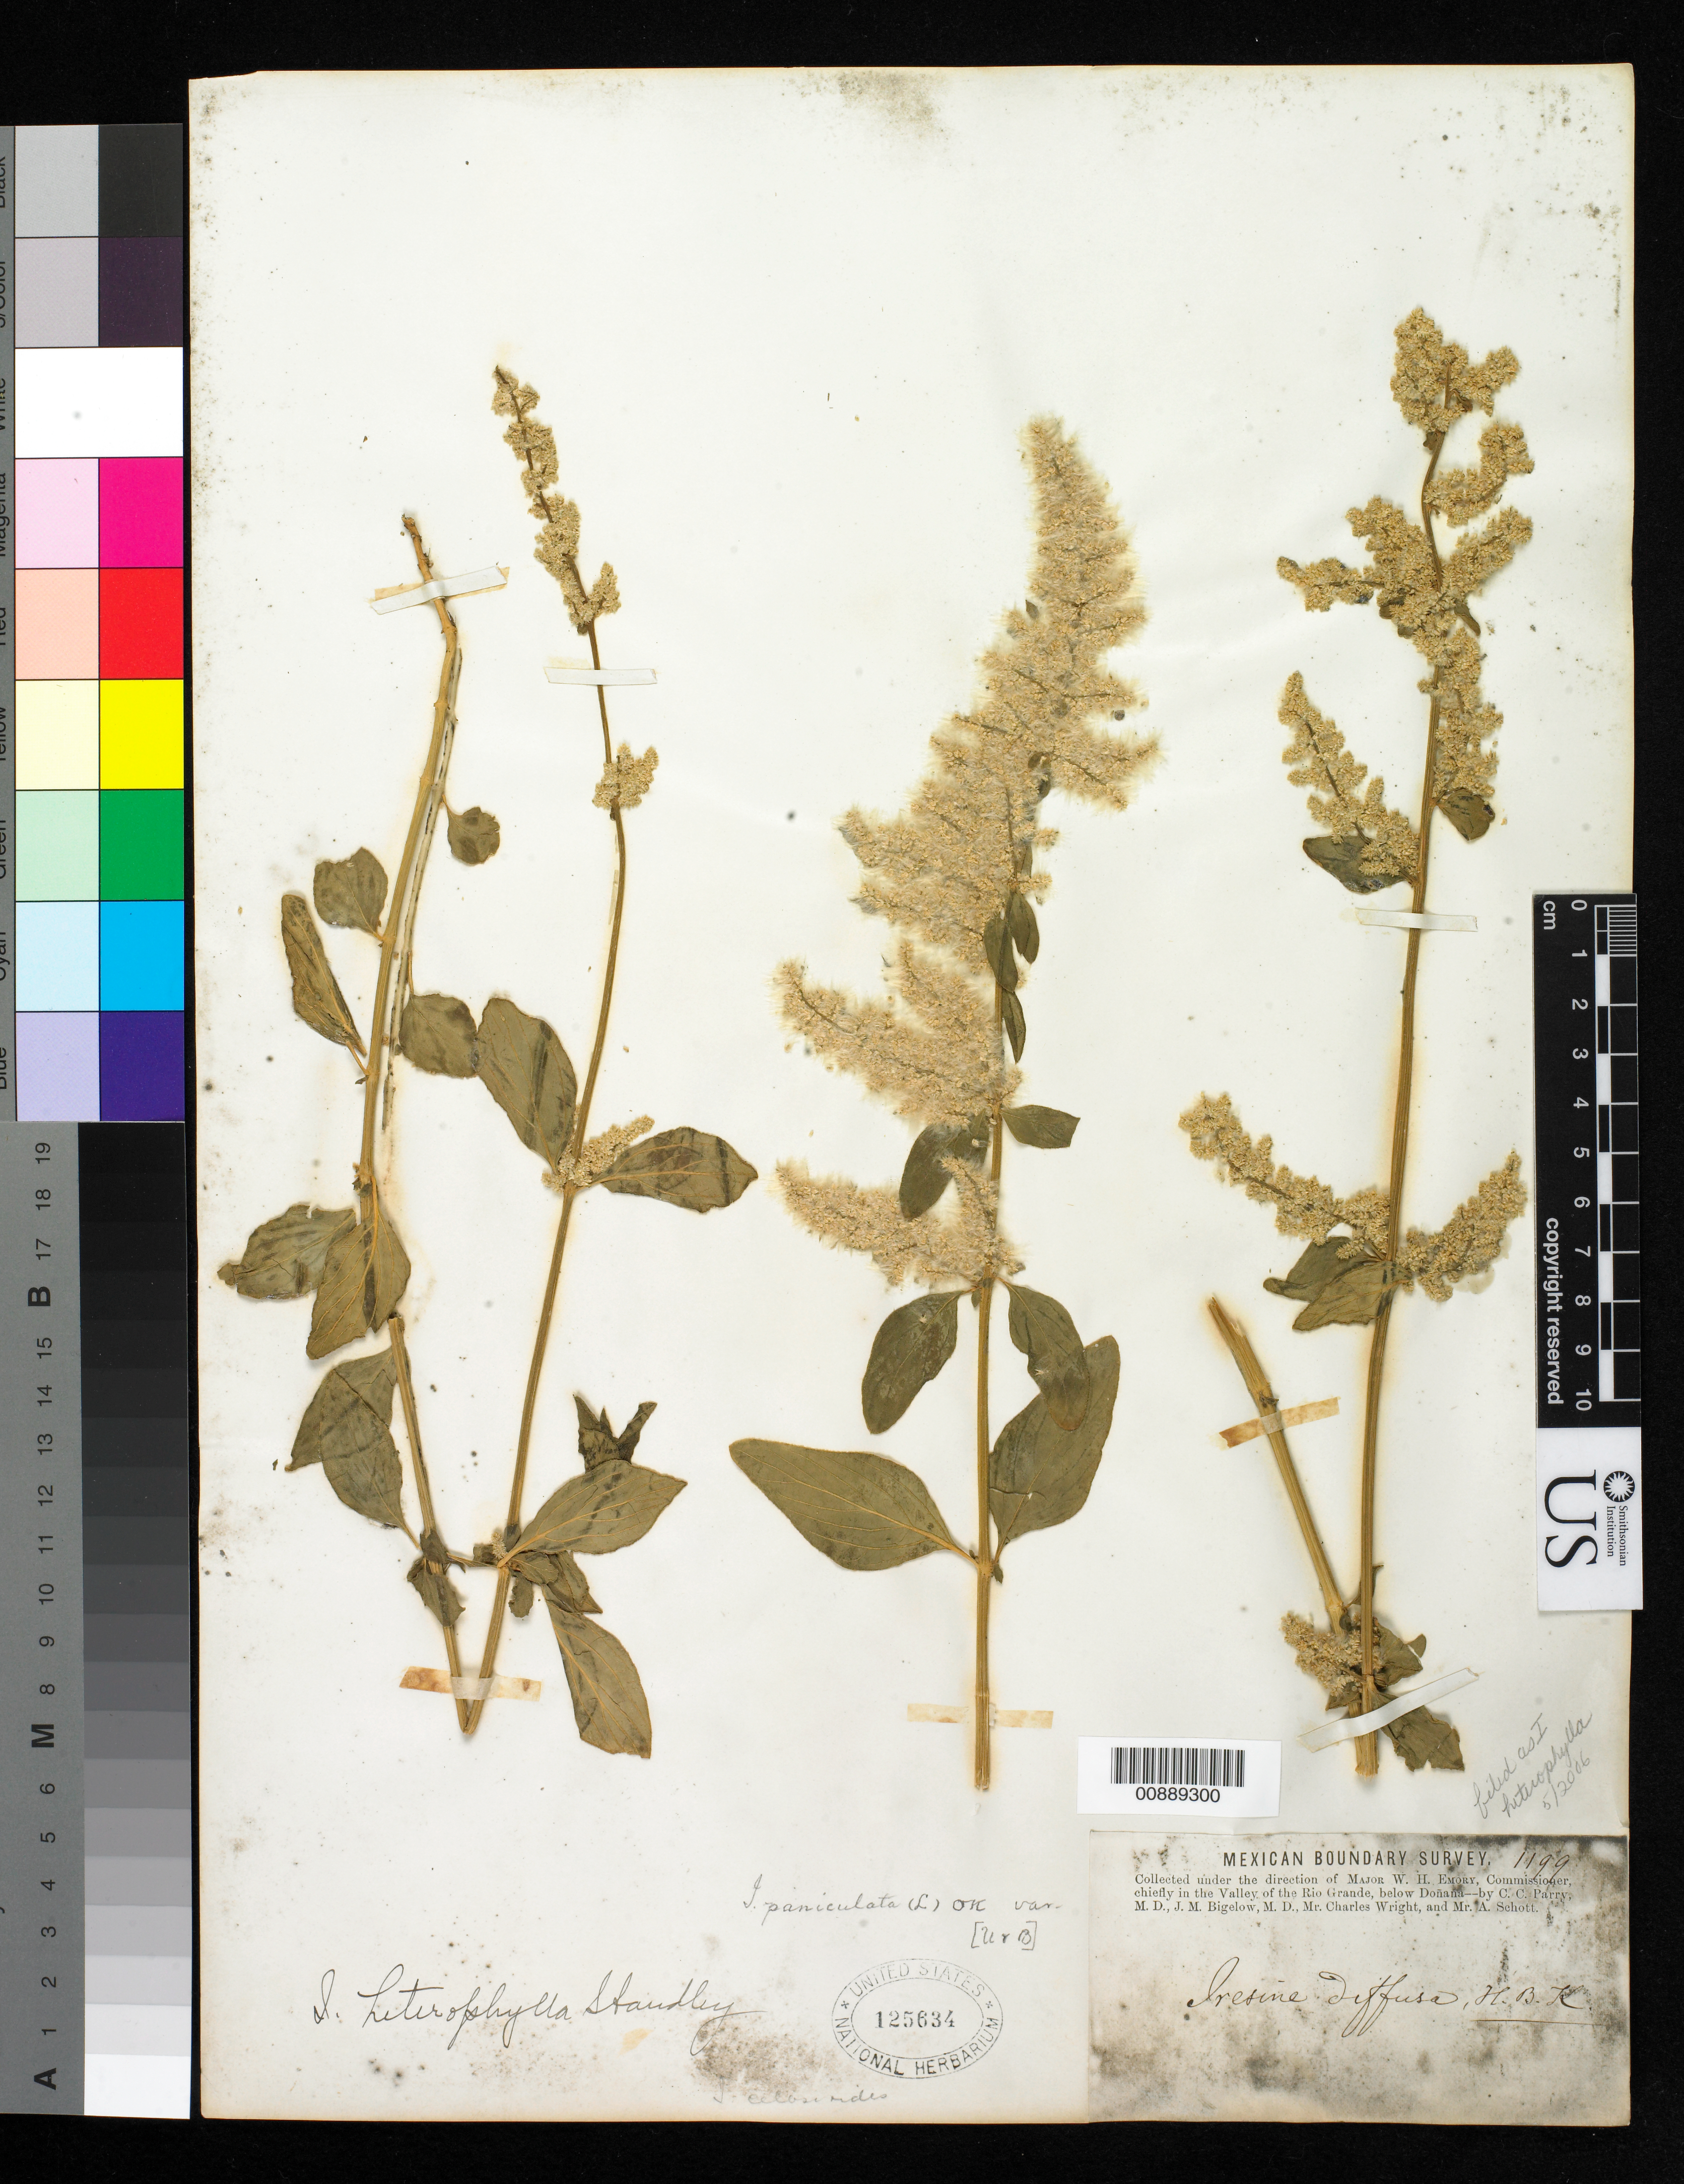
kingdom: Plantae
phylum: Tracheophyta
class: Magnoliopsida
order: Caryophyllales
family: Amaranthaceae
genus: Iresine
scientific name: Iresine heterophylla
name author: Standl.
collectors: C. C. Parry, J. M. Bigelow, C. Wright & A. C. V. Schott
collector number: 1199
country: United States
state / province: New Mexico / Texas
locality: Valley of the Rio Grande, below Doñana.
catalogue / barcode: US 125634